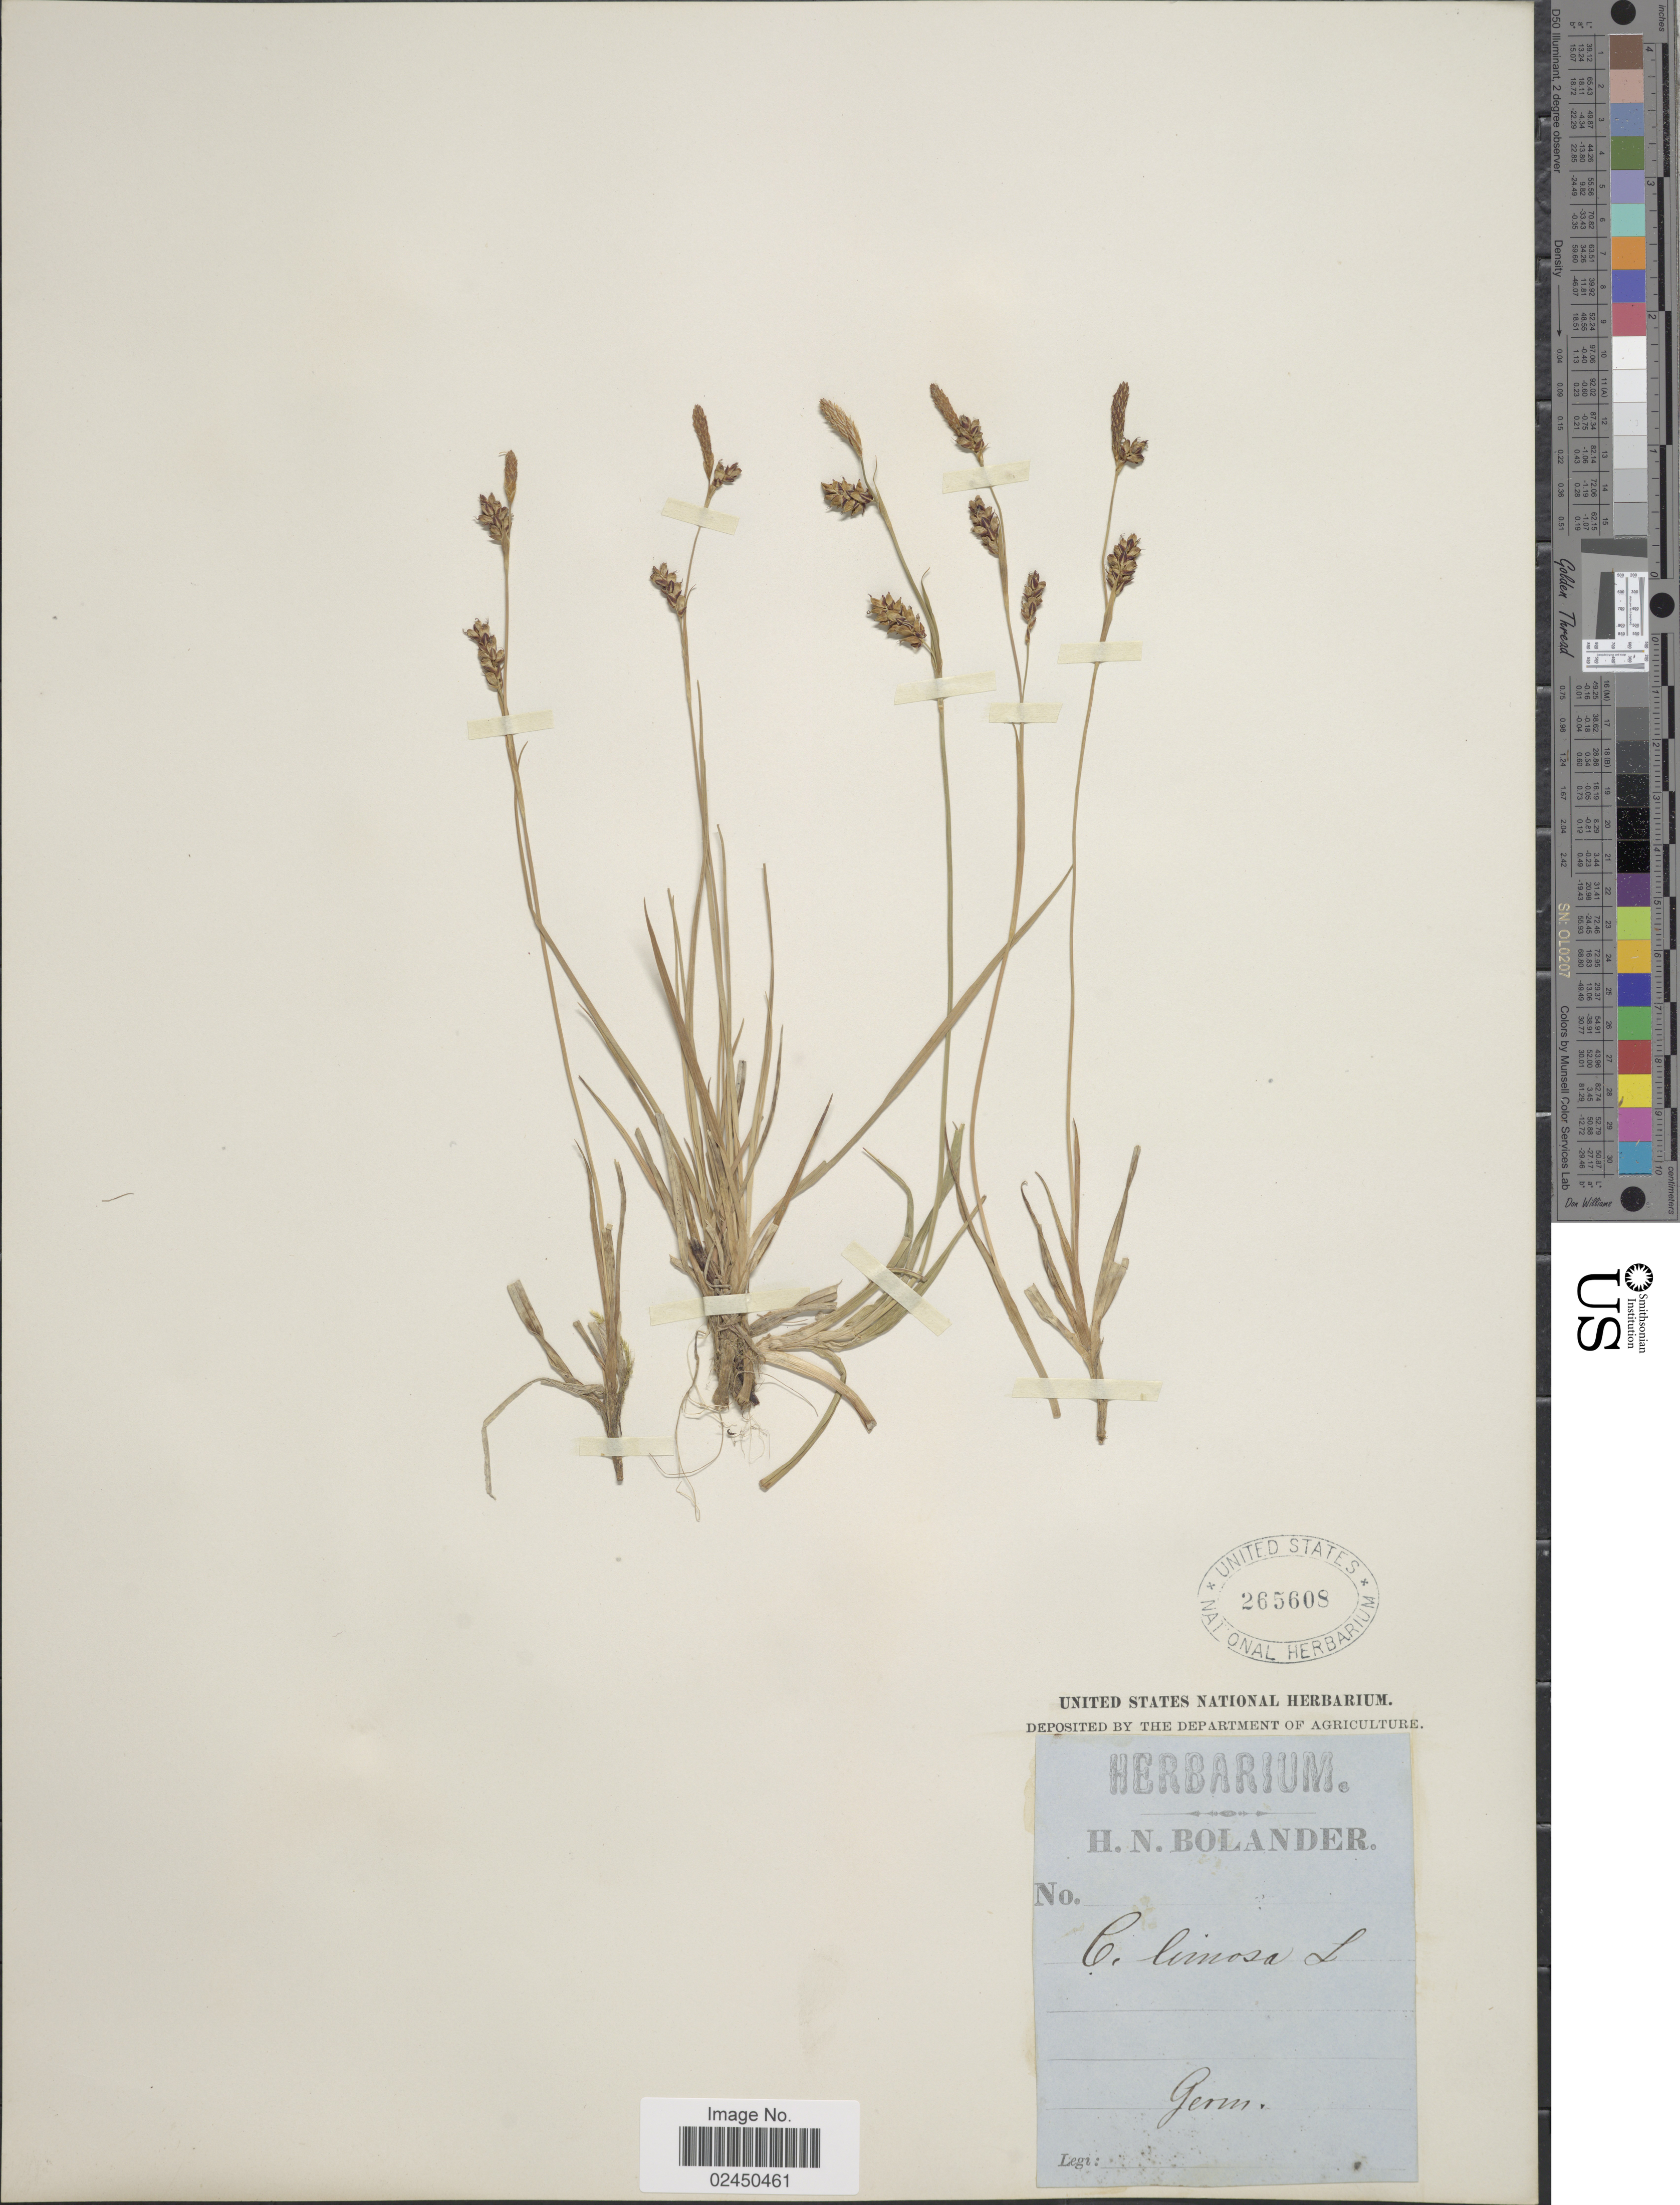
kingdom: Plantae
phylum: Tracheophyta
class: Liliopsida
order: Poales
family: Cyperaceae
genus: Carex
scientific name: Carex limosa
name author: L.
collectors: H. Bolander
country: Germany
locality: Germ.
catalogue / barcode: US 265608